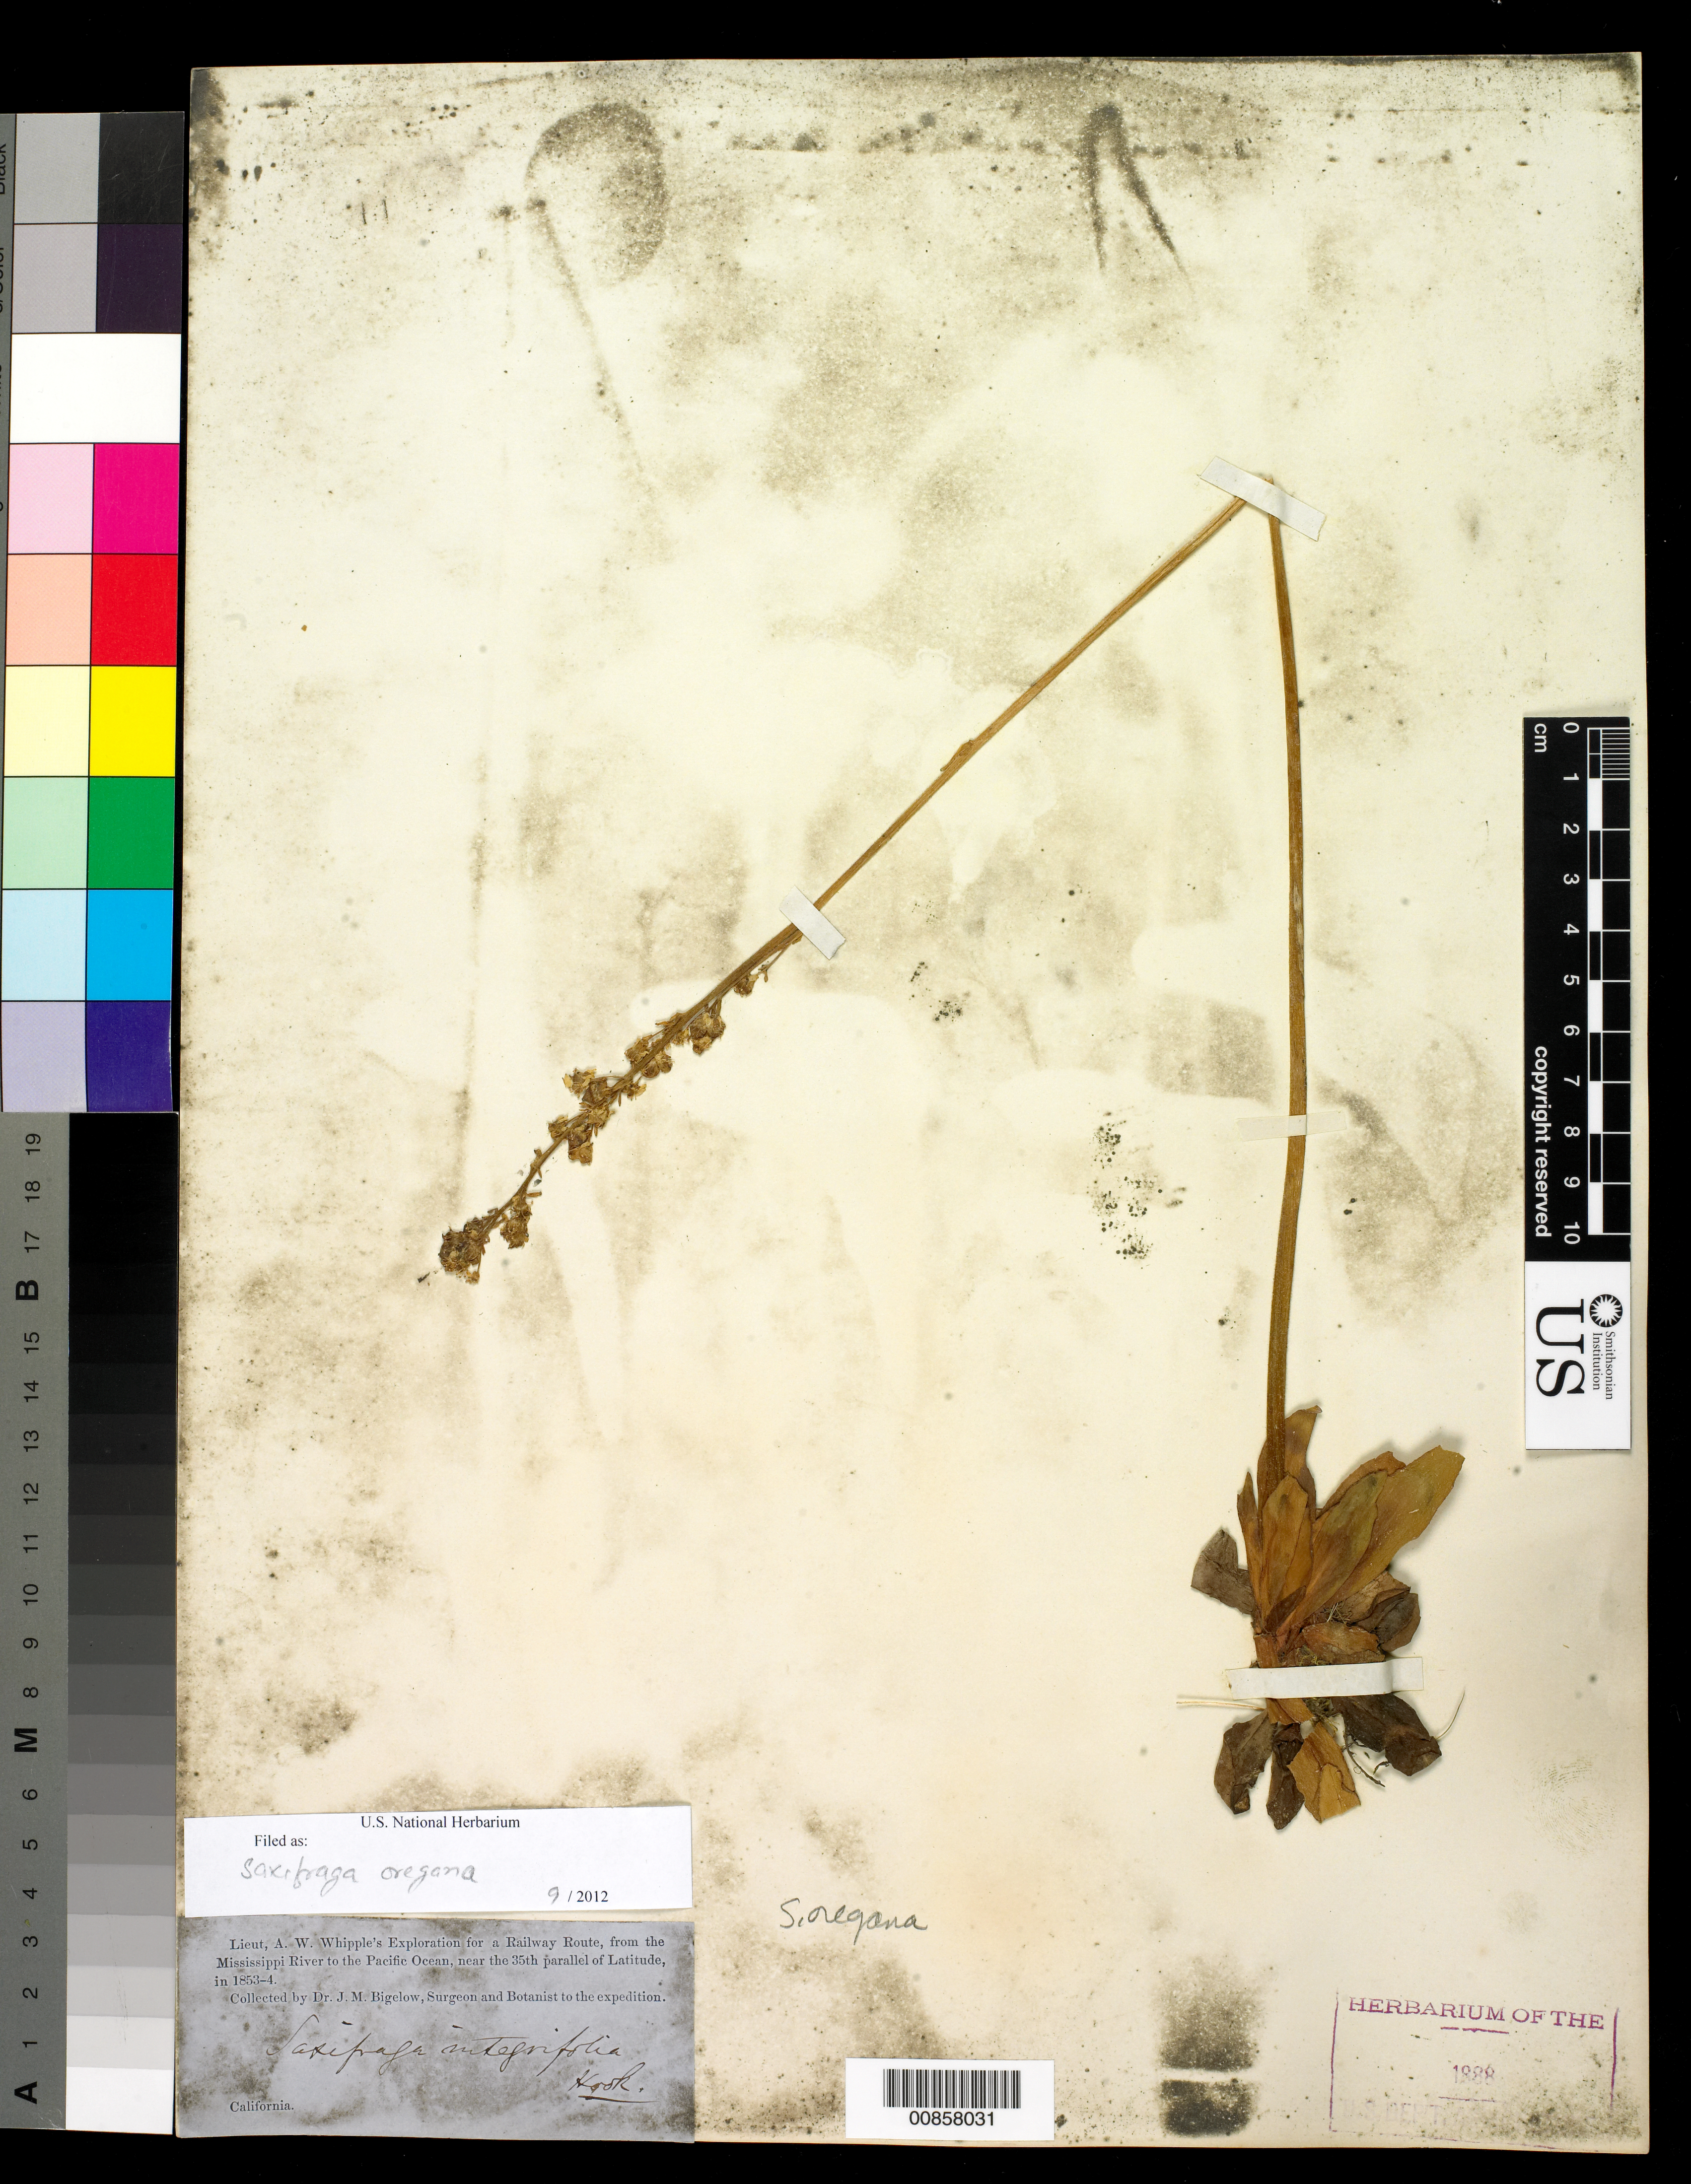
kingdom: Plantae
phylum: Tracheophyta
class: Magnoliopsida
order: Saxifragales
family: Saxifragaceae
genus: Micranthes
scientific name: Micranthes oregana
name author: (Howell) Small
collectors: J. M. Bigelow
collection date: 1853/1854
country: United States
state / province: California